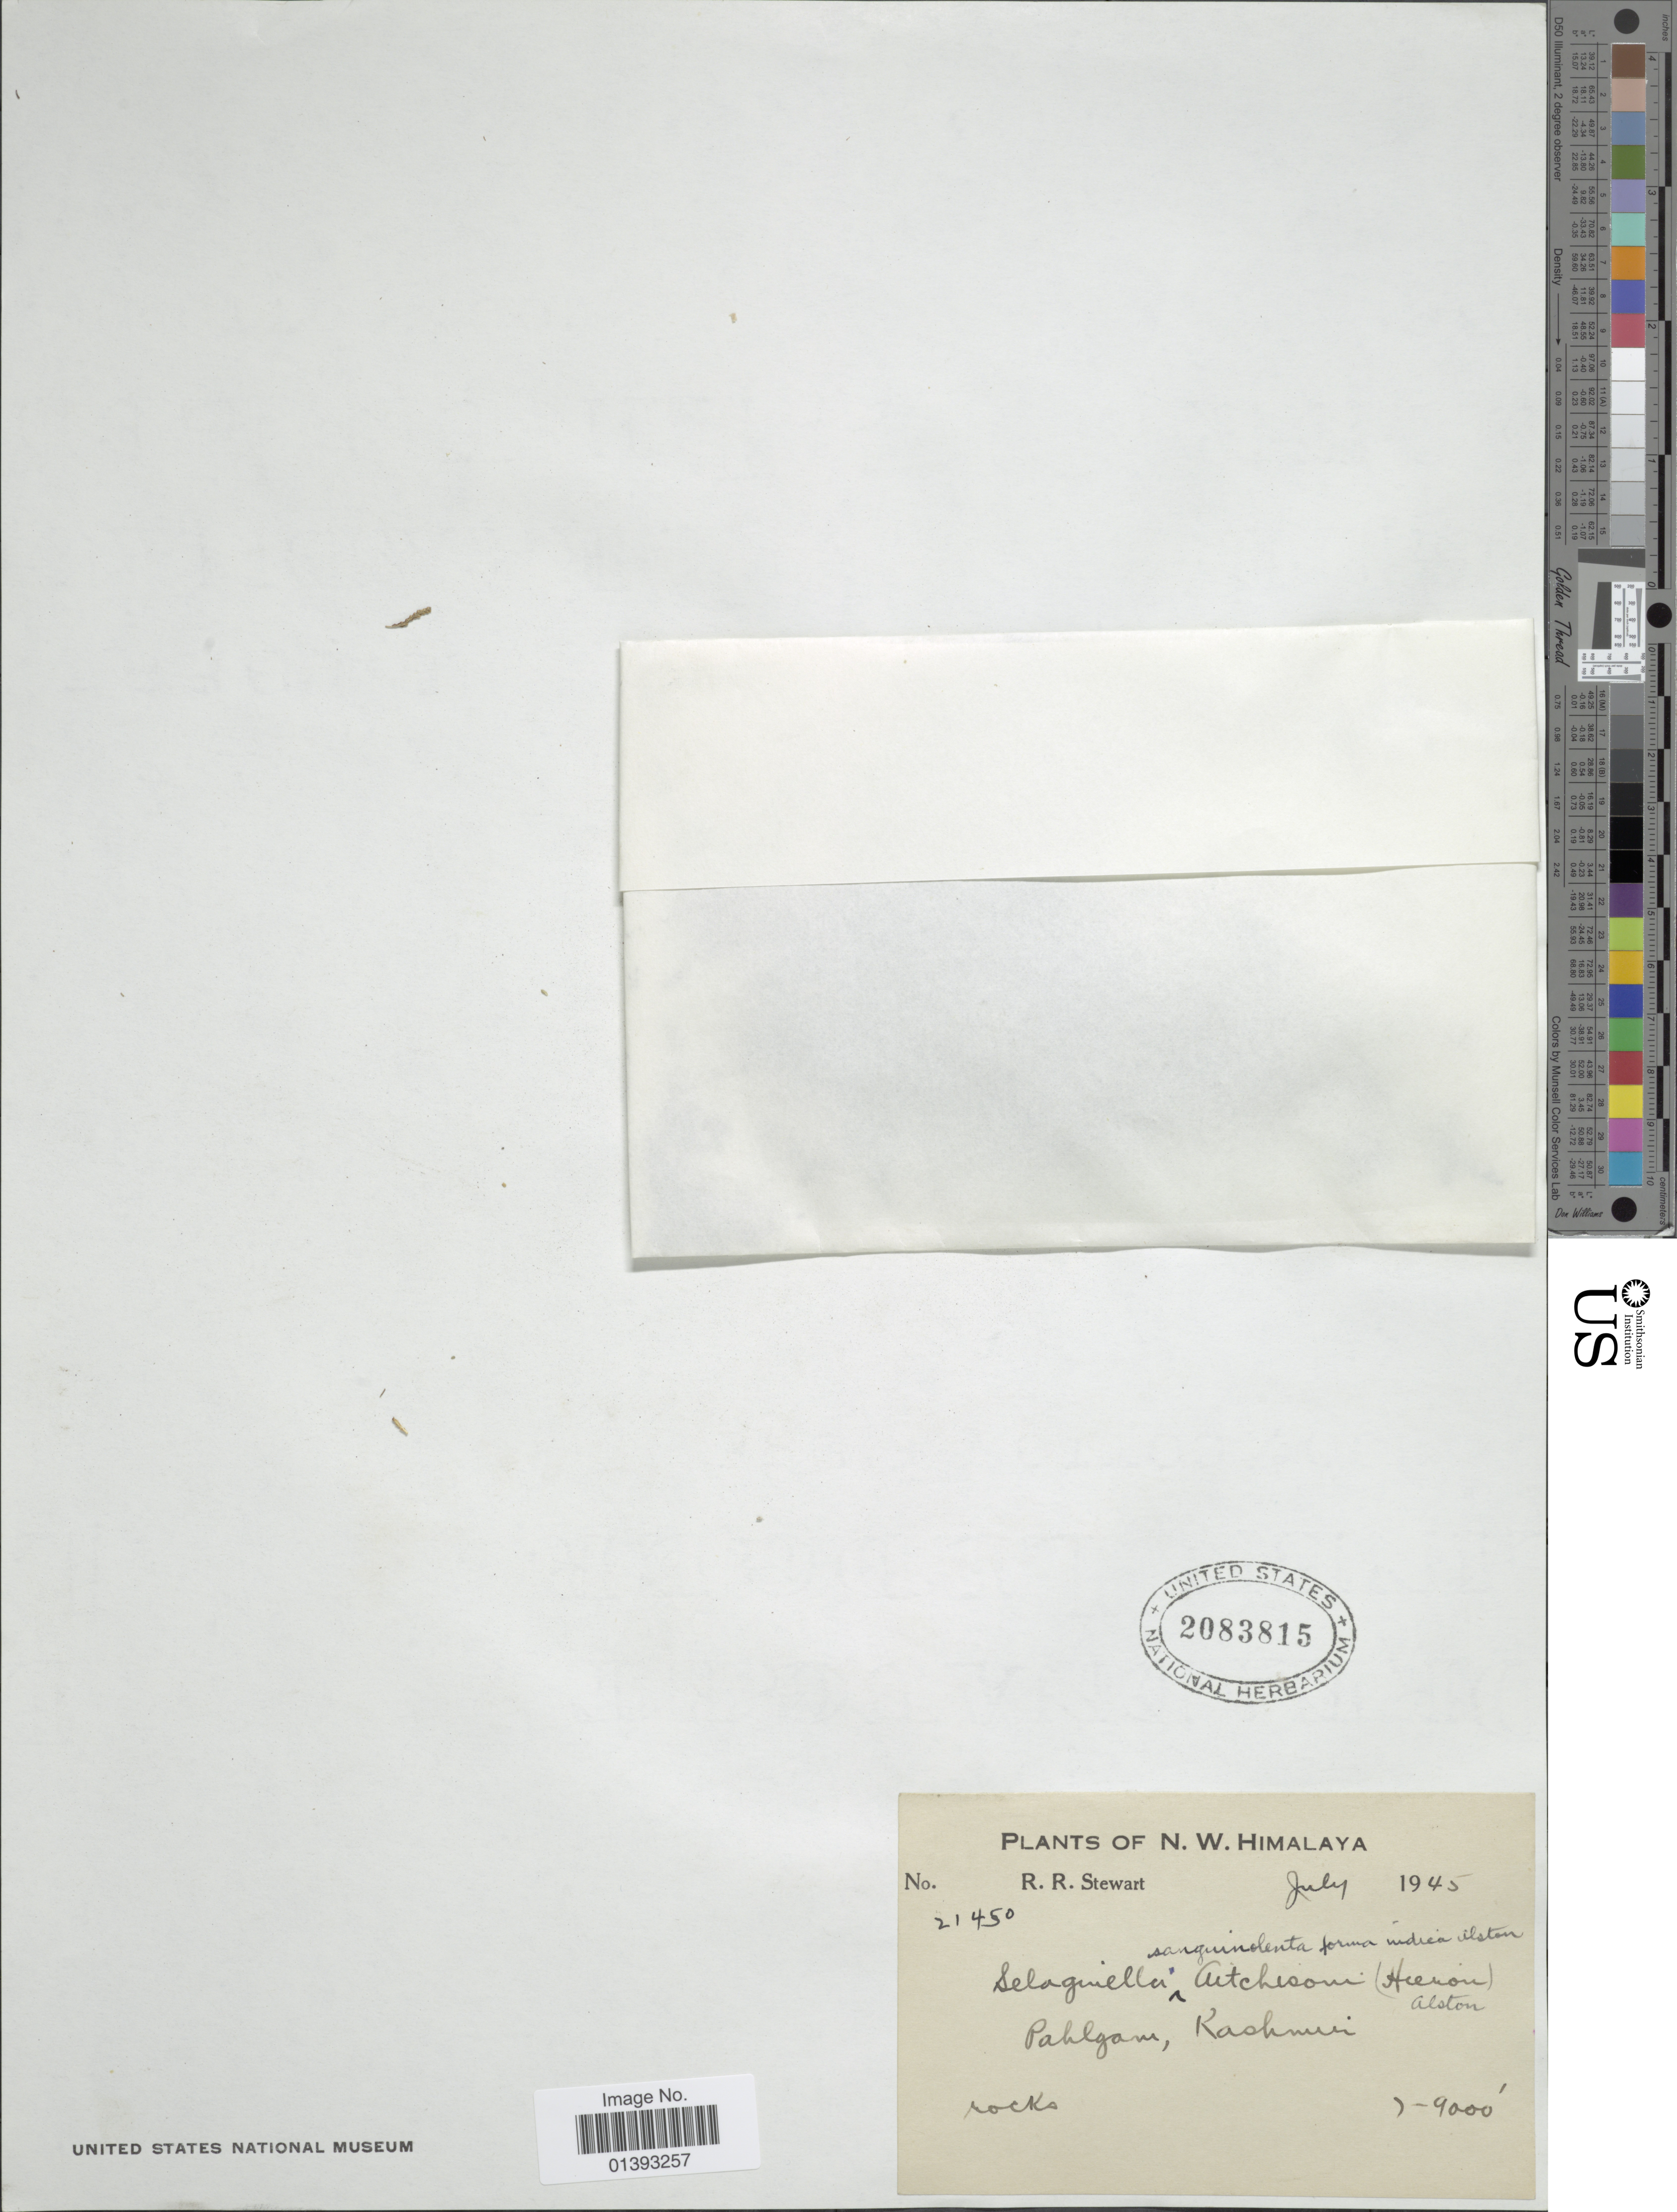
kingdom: Plantae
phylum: Tracheophyta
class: Lycopodiopsida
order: Selaginellales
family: Selaginellaceae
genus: Selaginella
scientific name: Selaginella sanguinolenta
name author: (L.) Spring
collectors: R. R. Stewart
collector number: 21450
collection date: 1945-07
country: India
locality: N.W. Himalaya, Pahlgam, Kashmir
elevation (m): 2134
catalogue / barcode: US 2083815